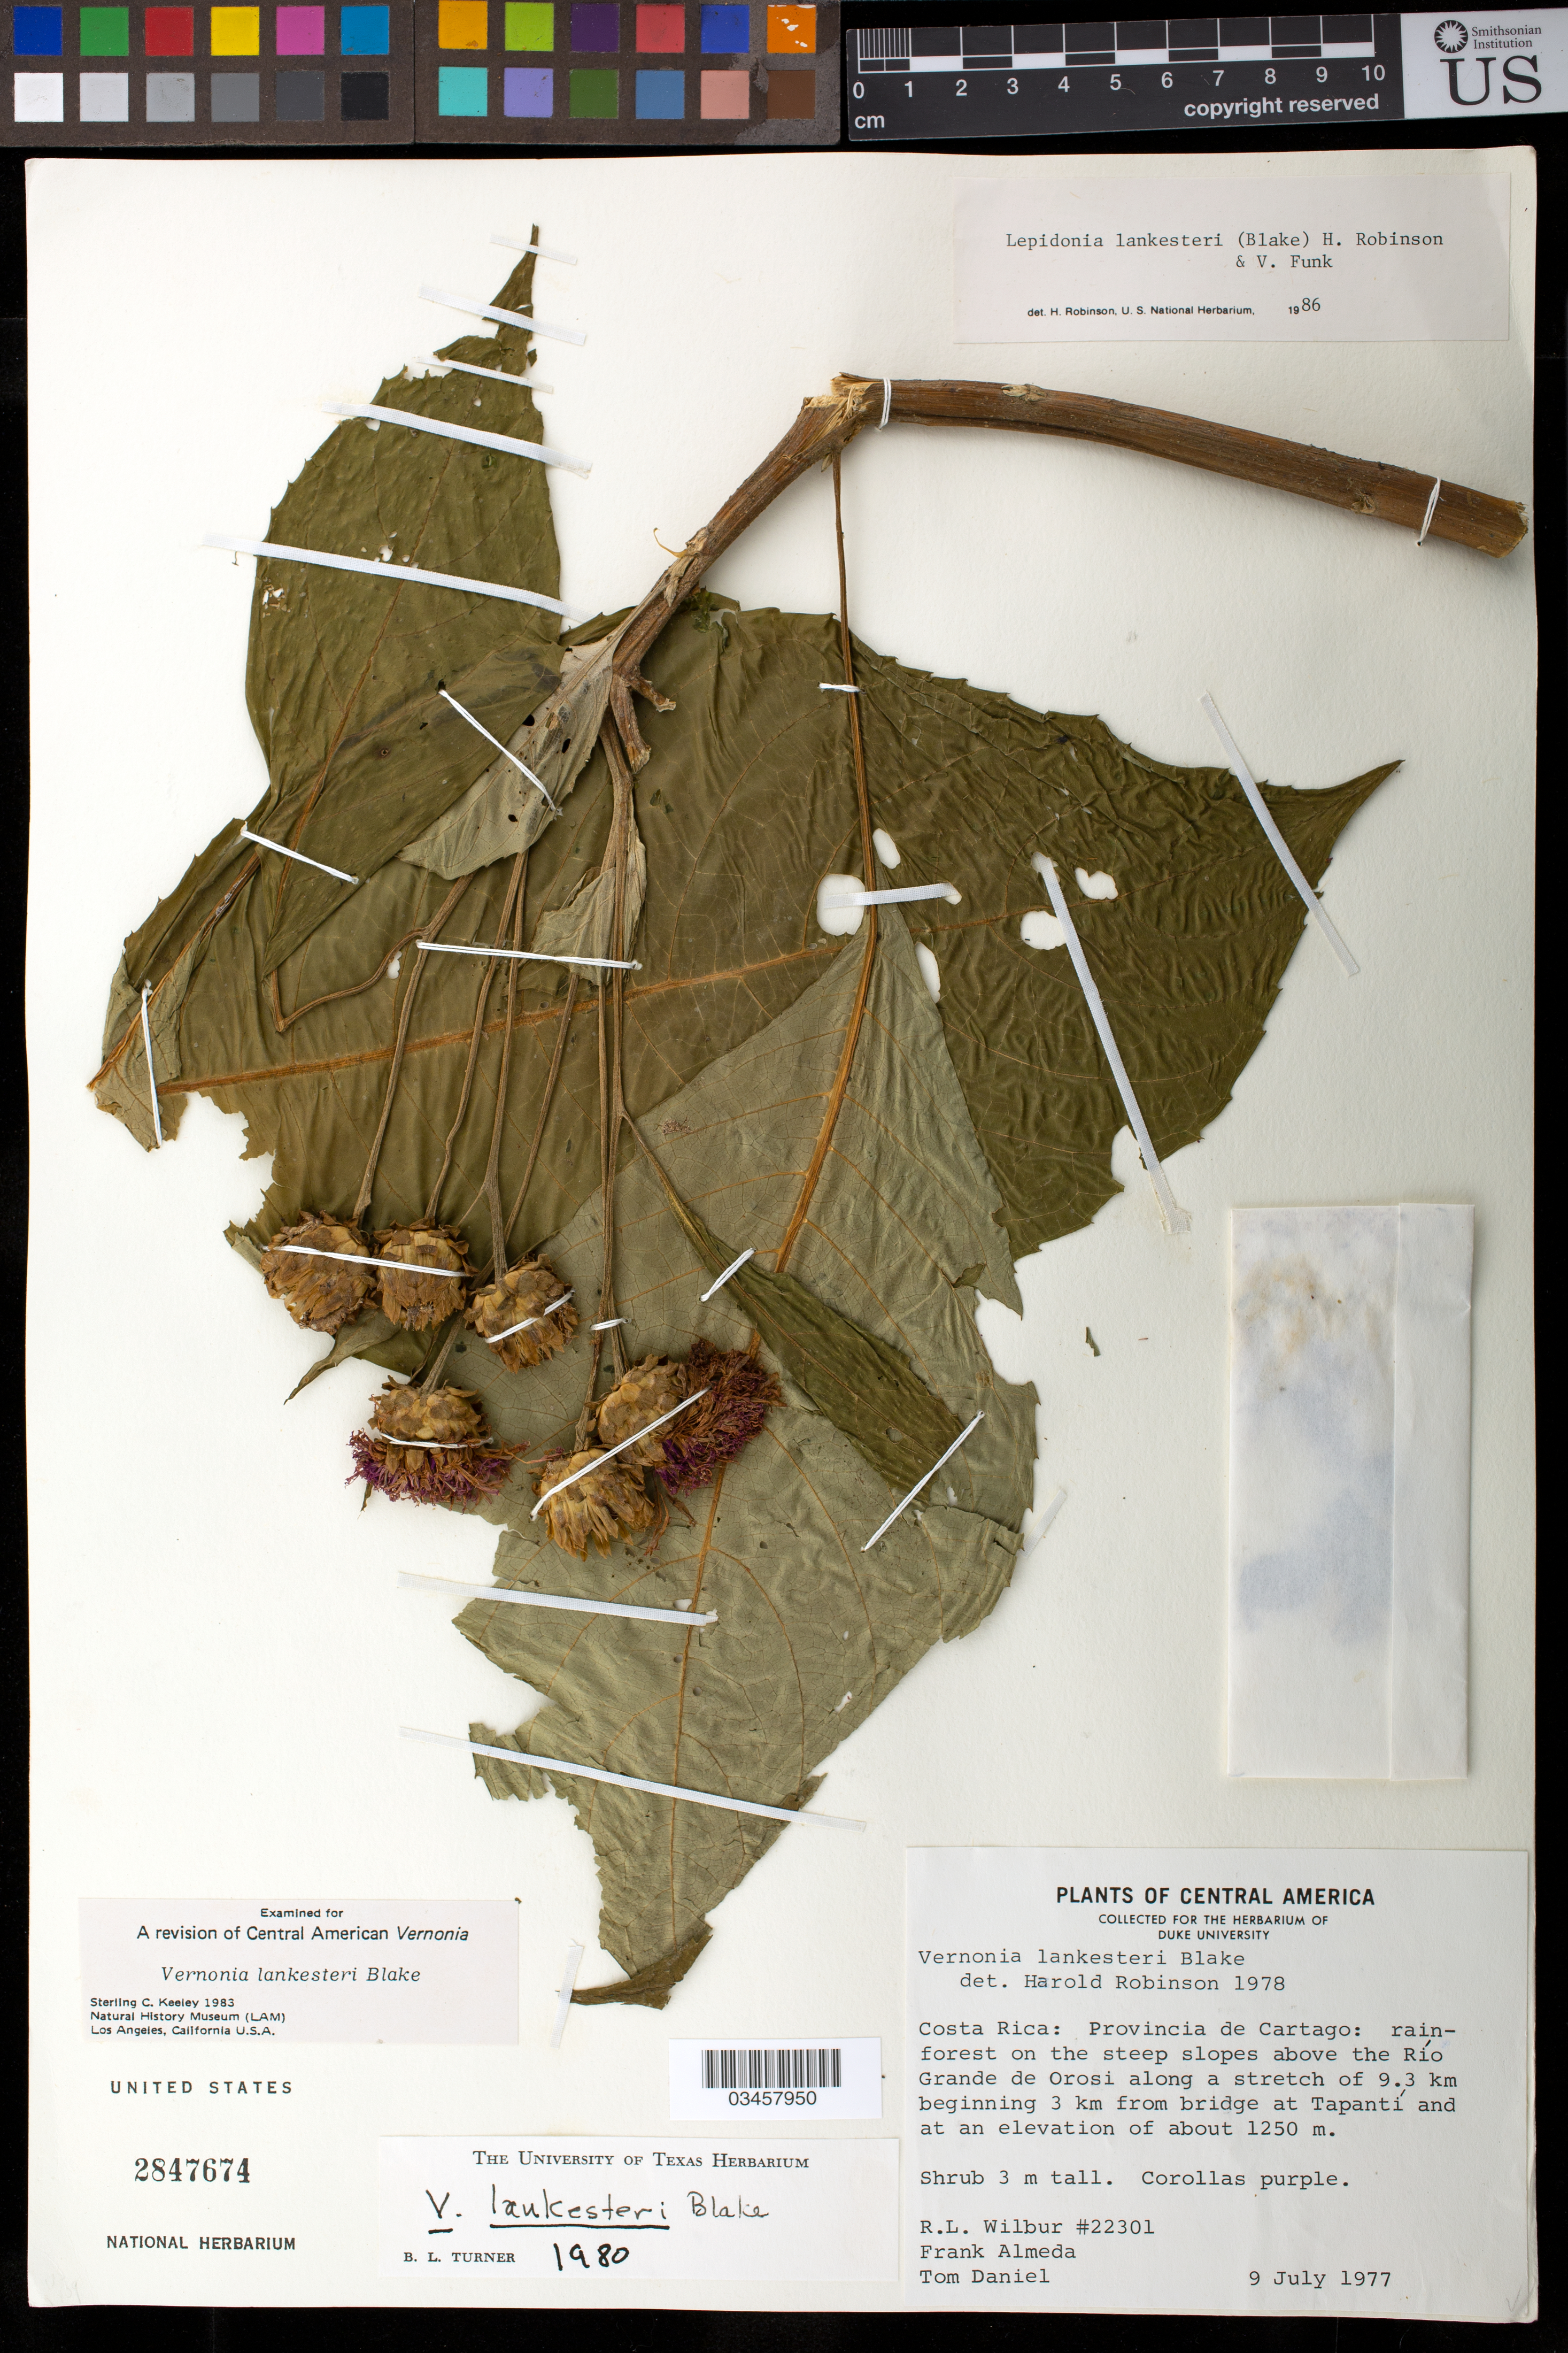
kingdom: Plantae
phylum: Tracheophyta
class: Magnoliopsida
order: Asterales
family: Asteraceae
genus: Lepidonia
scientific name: Lepidonia lankesteri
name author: (S.F. Blake) H. Rob. & Funk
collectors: R. L. Wilbur & et al.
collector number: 22301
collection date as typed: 09 Jul 1977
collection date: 1977-07-09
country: Costa Rica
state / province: Cartago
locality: Above the Rio Grande de Orosi along a stretch of 9.3 km beginning 3 km from bridge at Tapanti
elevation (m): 1250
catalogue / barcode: US 2847674